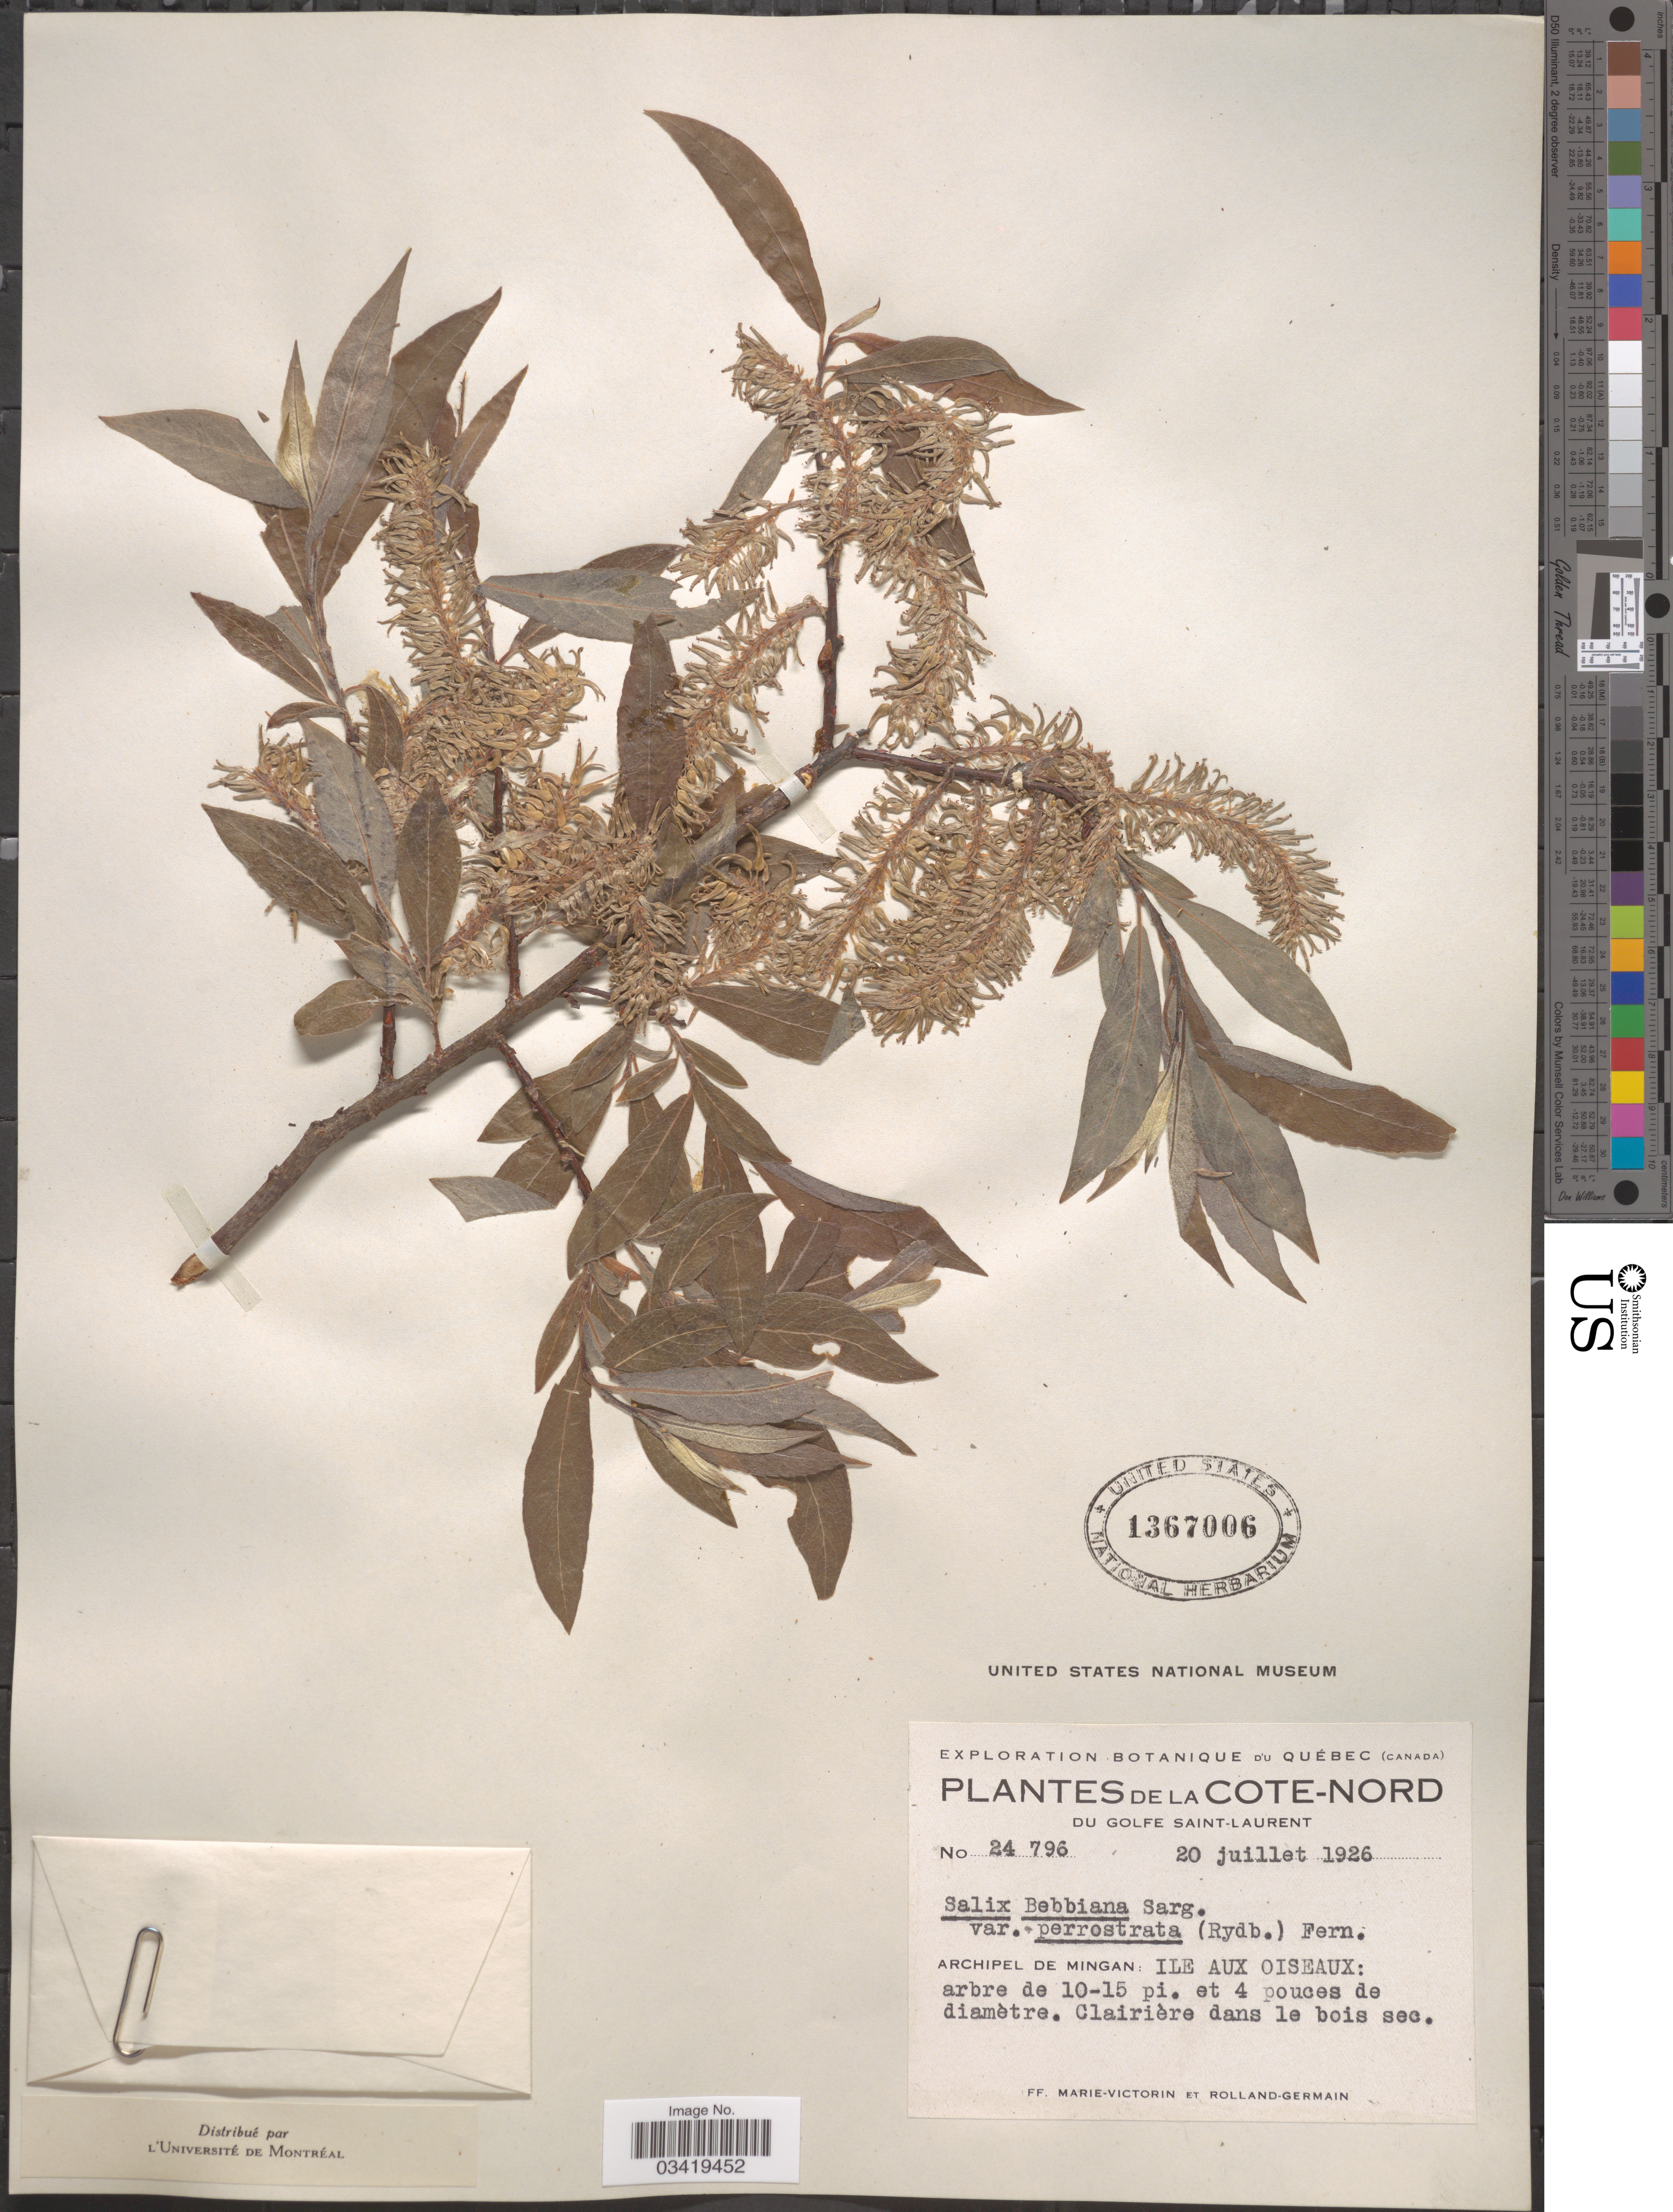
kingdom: Plantae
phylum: Tracheophyta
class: Magnoliopsida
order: Malpighiales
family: Salicaceae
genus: Salix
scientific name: Salix bebbiana var. perrostrata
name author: Sarg.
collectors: F. Marie-Victorin & Rolland-Germain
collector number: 24796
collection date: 1926-07-20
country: Canada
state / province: Quebec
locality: La Cote-Nord du Golfe Saint-Laurent. Archipel de Mingan: Ile aux Oiseaux.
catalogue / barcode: US 1367006